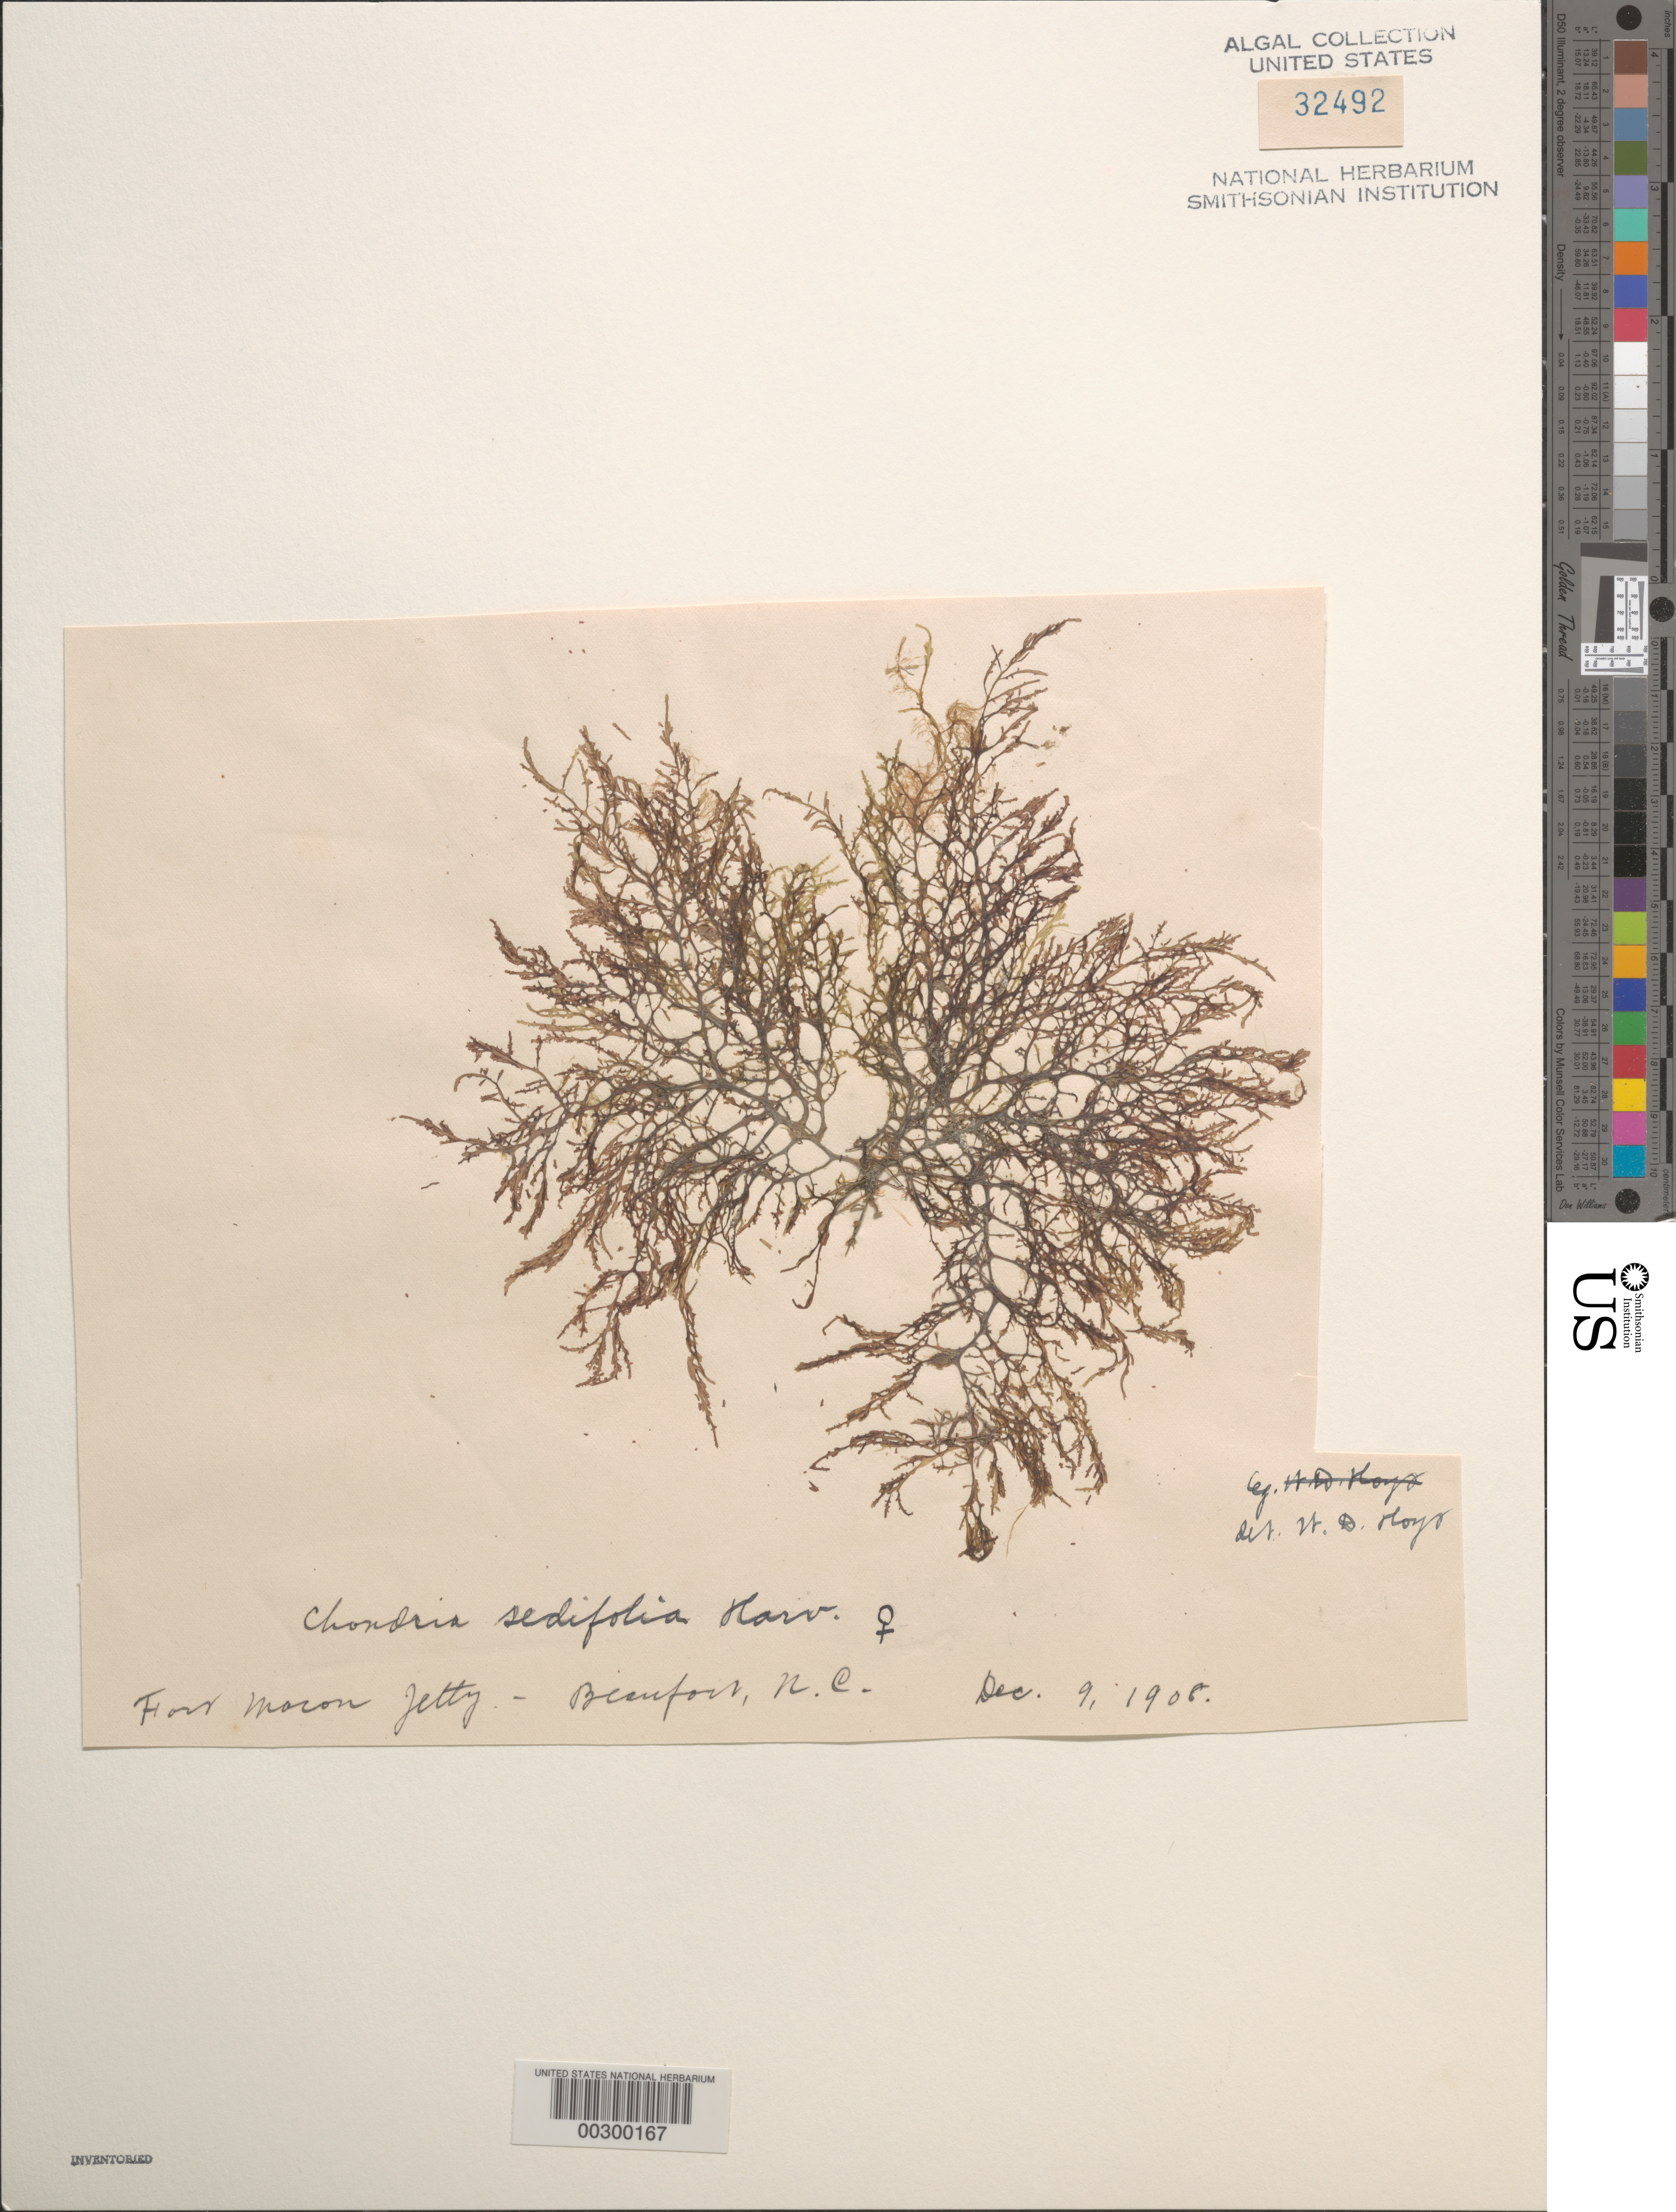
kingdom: Plantae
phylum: Rhodophyta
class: Florideophyceae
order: Ceramiales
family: Rhodomelaceae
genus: Chondria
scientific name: Chondria sedifolia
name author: Harv.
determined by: Hoyt, W. D.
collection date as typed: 09 Dec 1908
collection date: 1908-12-09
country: United States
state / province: North Carolina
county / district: Carteret County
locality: Beaufort, Fort Macon jetty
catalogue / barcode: US 32492